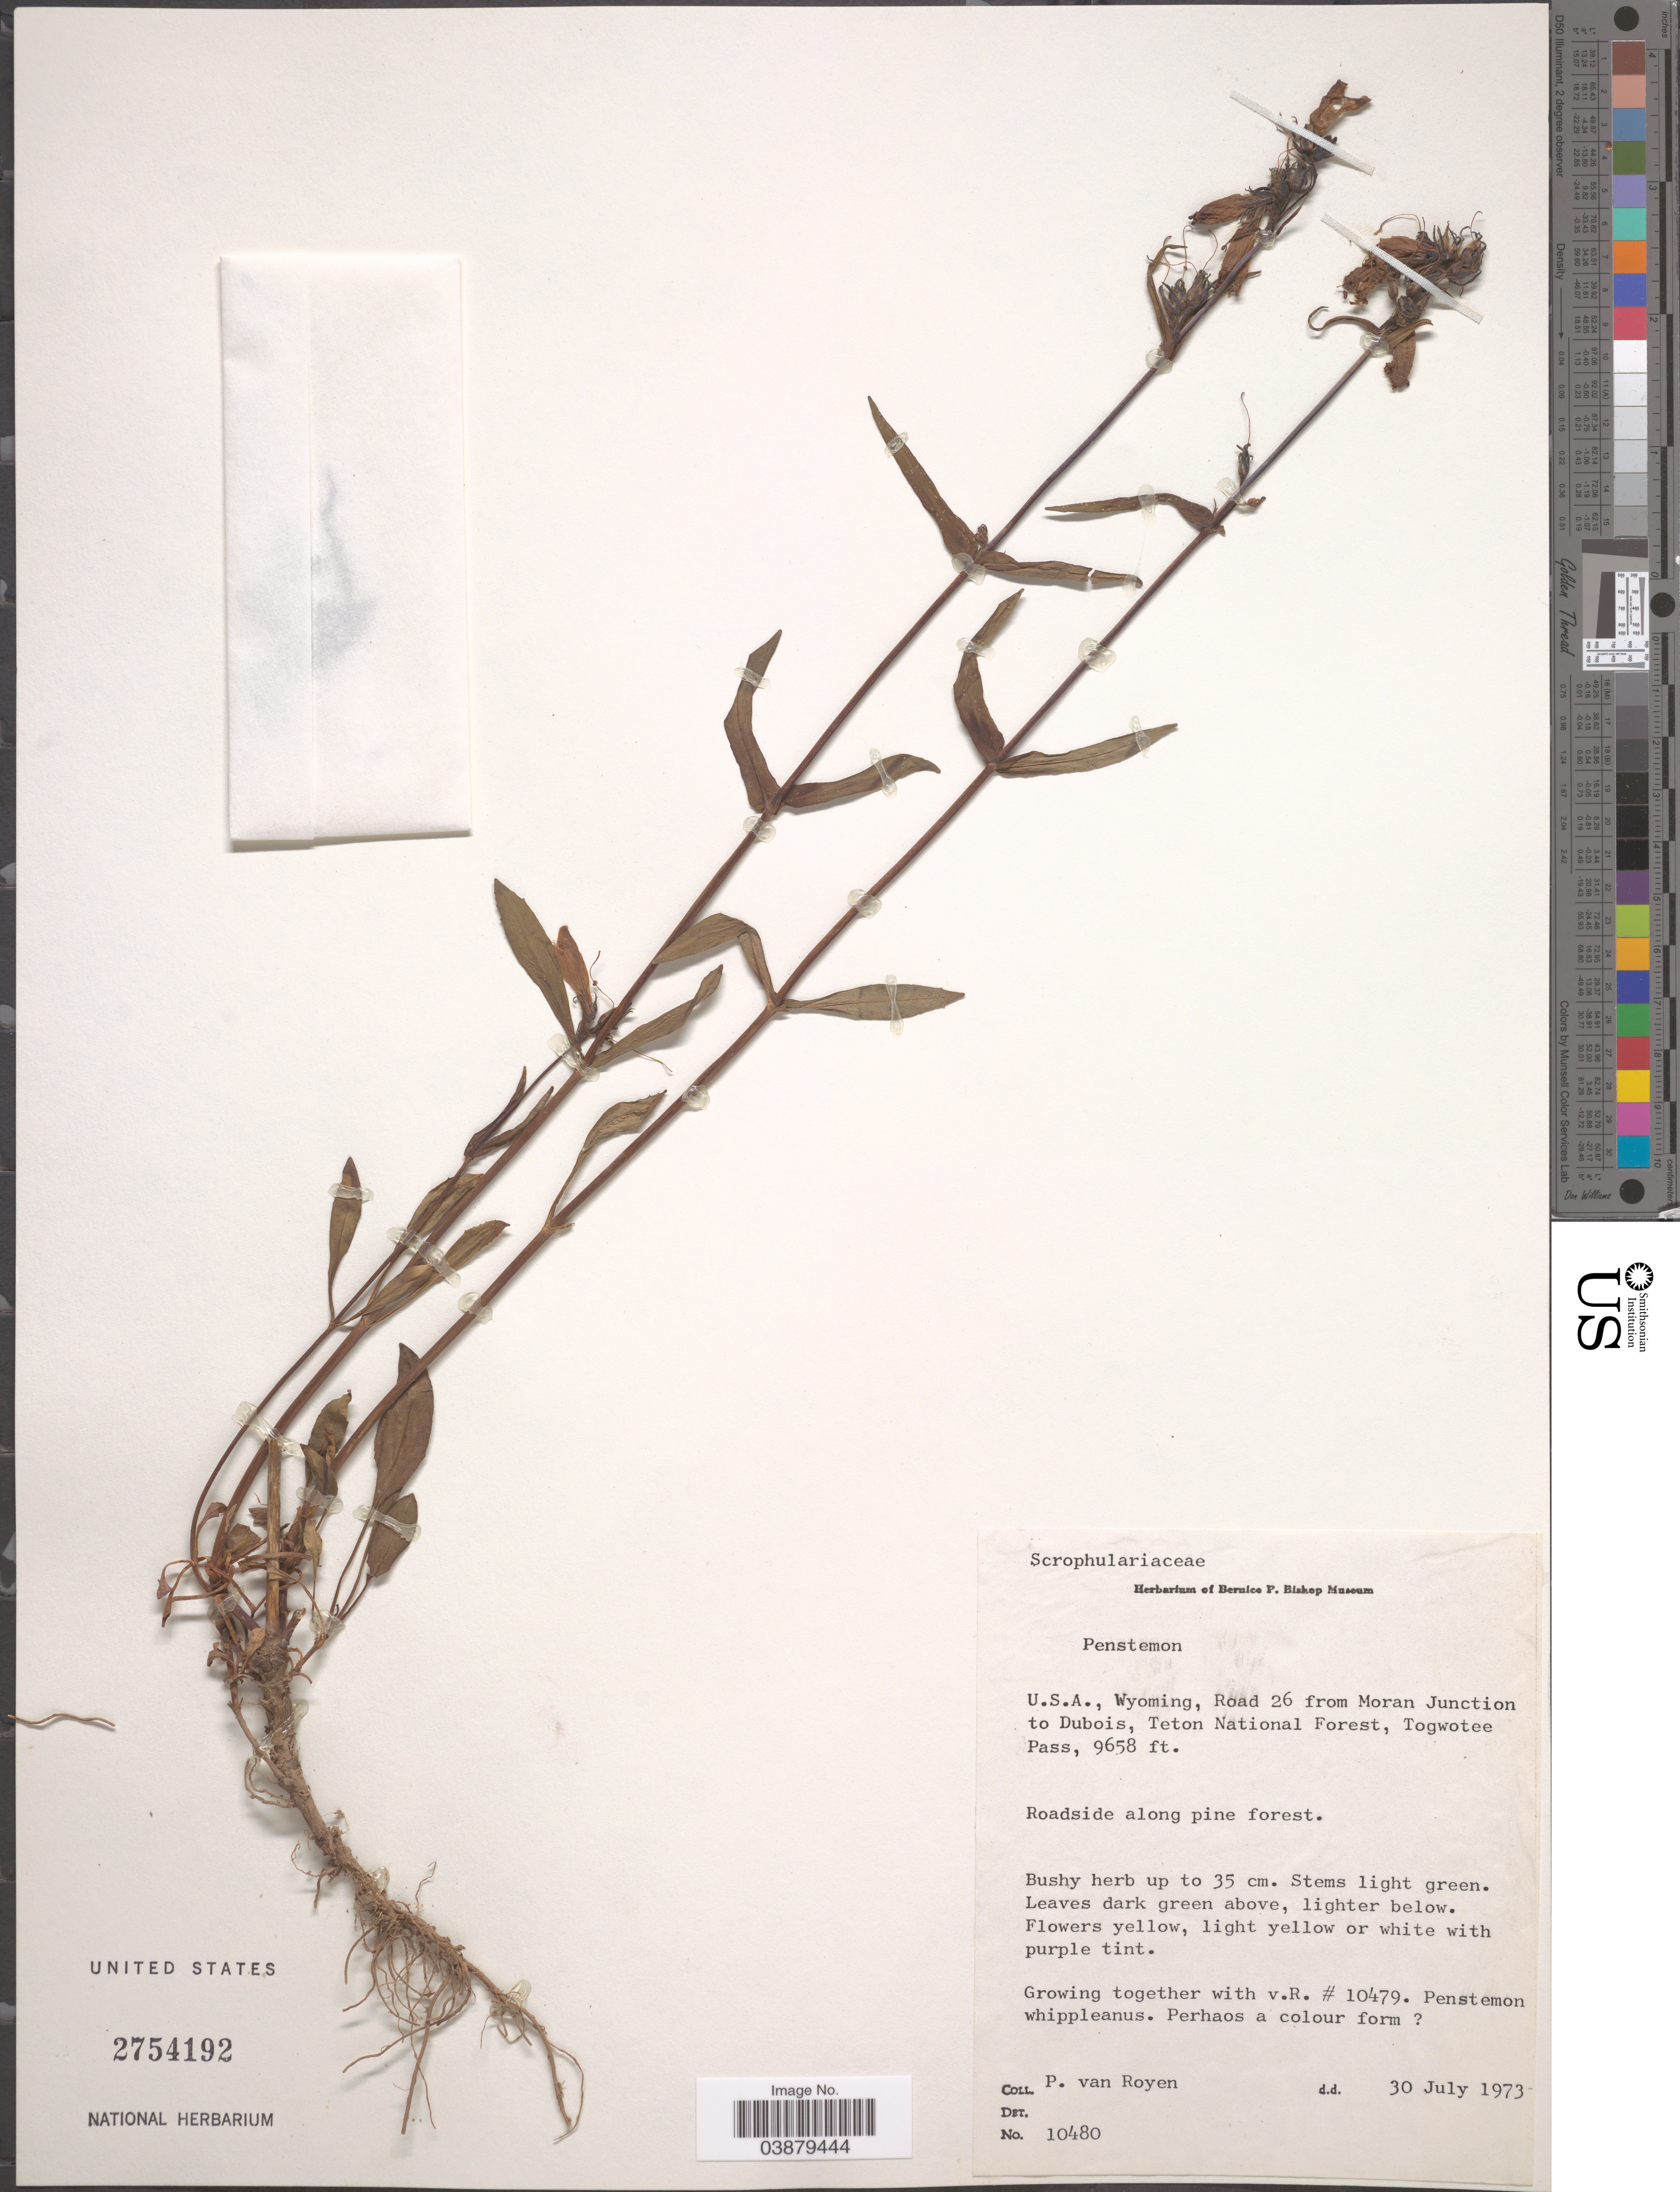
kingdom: Plantae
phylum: Tracheophyta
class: Magnoliopsida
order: Lamiales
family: Plantaginaceae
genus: Penstemon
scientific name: Penstemon sp.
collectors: P. van Royen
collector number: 10480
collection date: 1973-07-30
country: United States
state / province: Wyoming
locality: U.S.A., Road 26 from Moran Junction to Dubois, Teton National Forest, Togwotee Pass.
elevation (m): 2944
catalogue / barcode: US 2754192